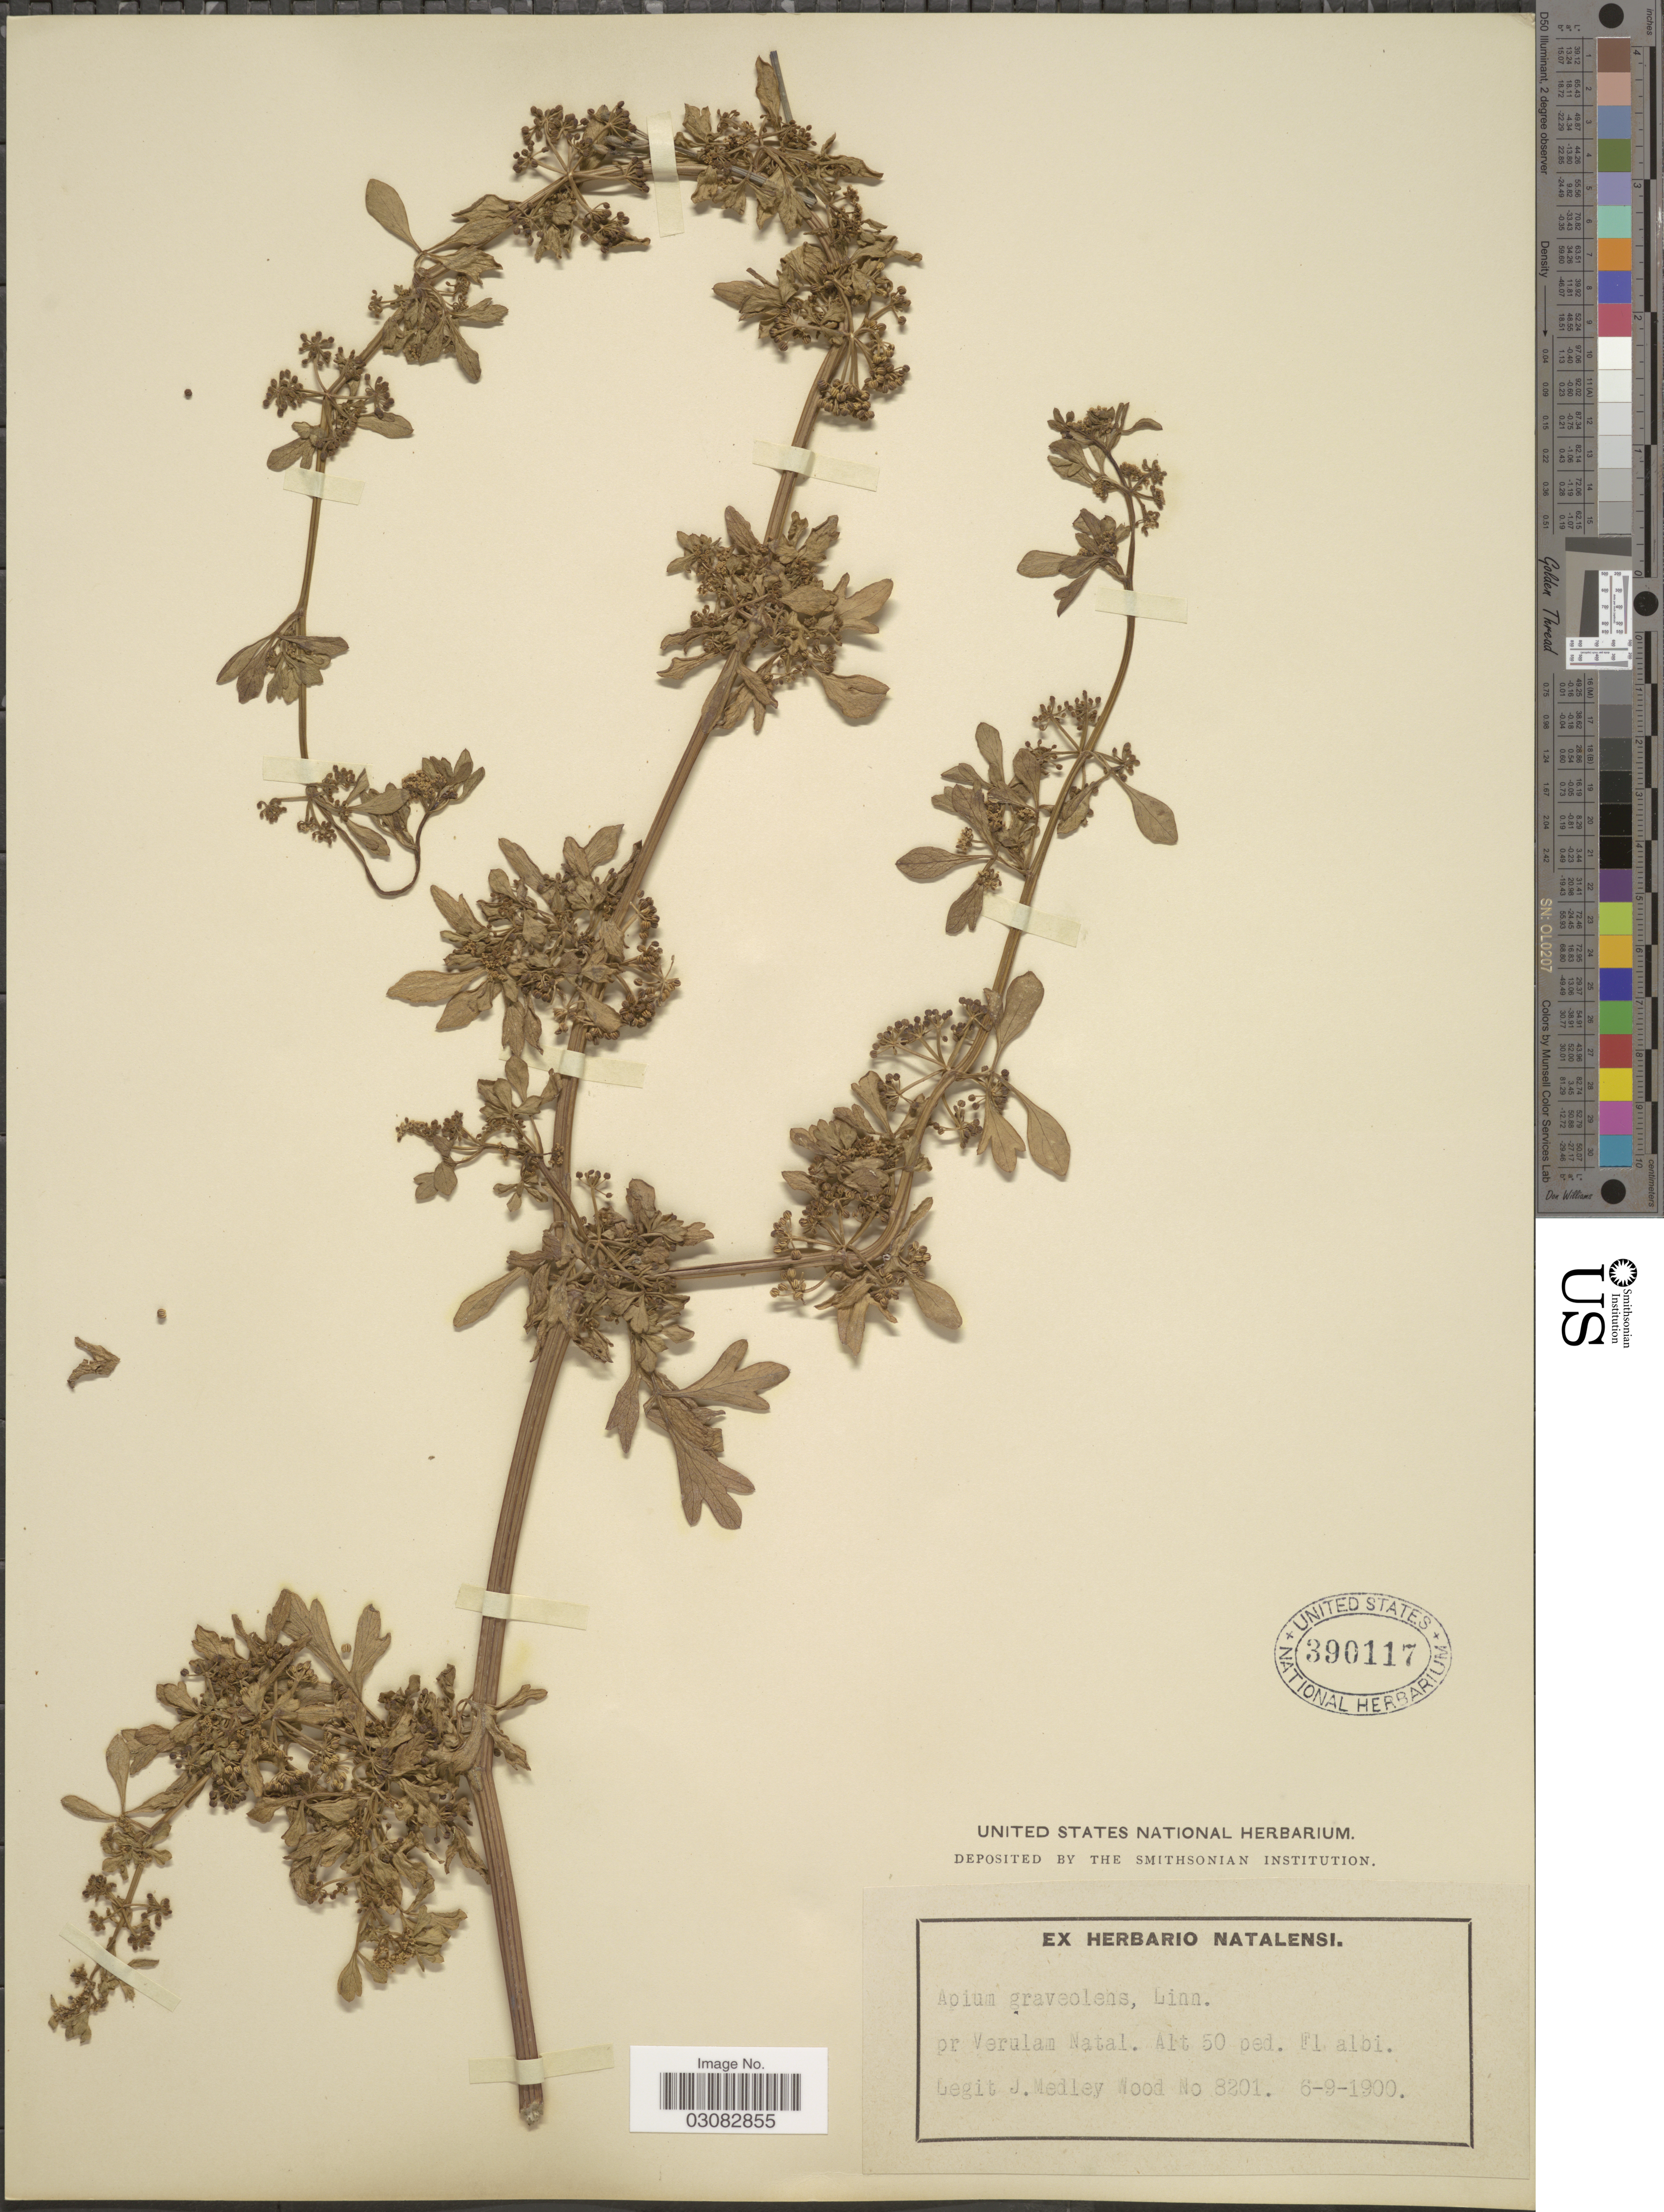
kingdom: Plantae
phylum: Tracheophyta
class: Magnoliopsida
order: Apiales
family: Apiaceae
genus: Apium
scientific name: Apium graveolens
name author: L.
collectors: J. M. Wood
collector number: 8201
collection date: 1900-09-06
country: South Africa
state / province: KwaZulu-Natal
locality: Pr. Verulam Natal.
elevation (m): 15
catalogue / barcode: US 390117